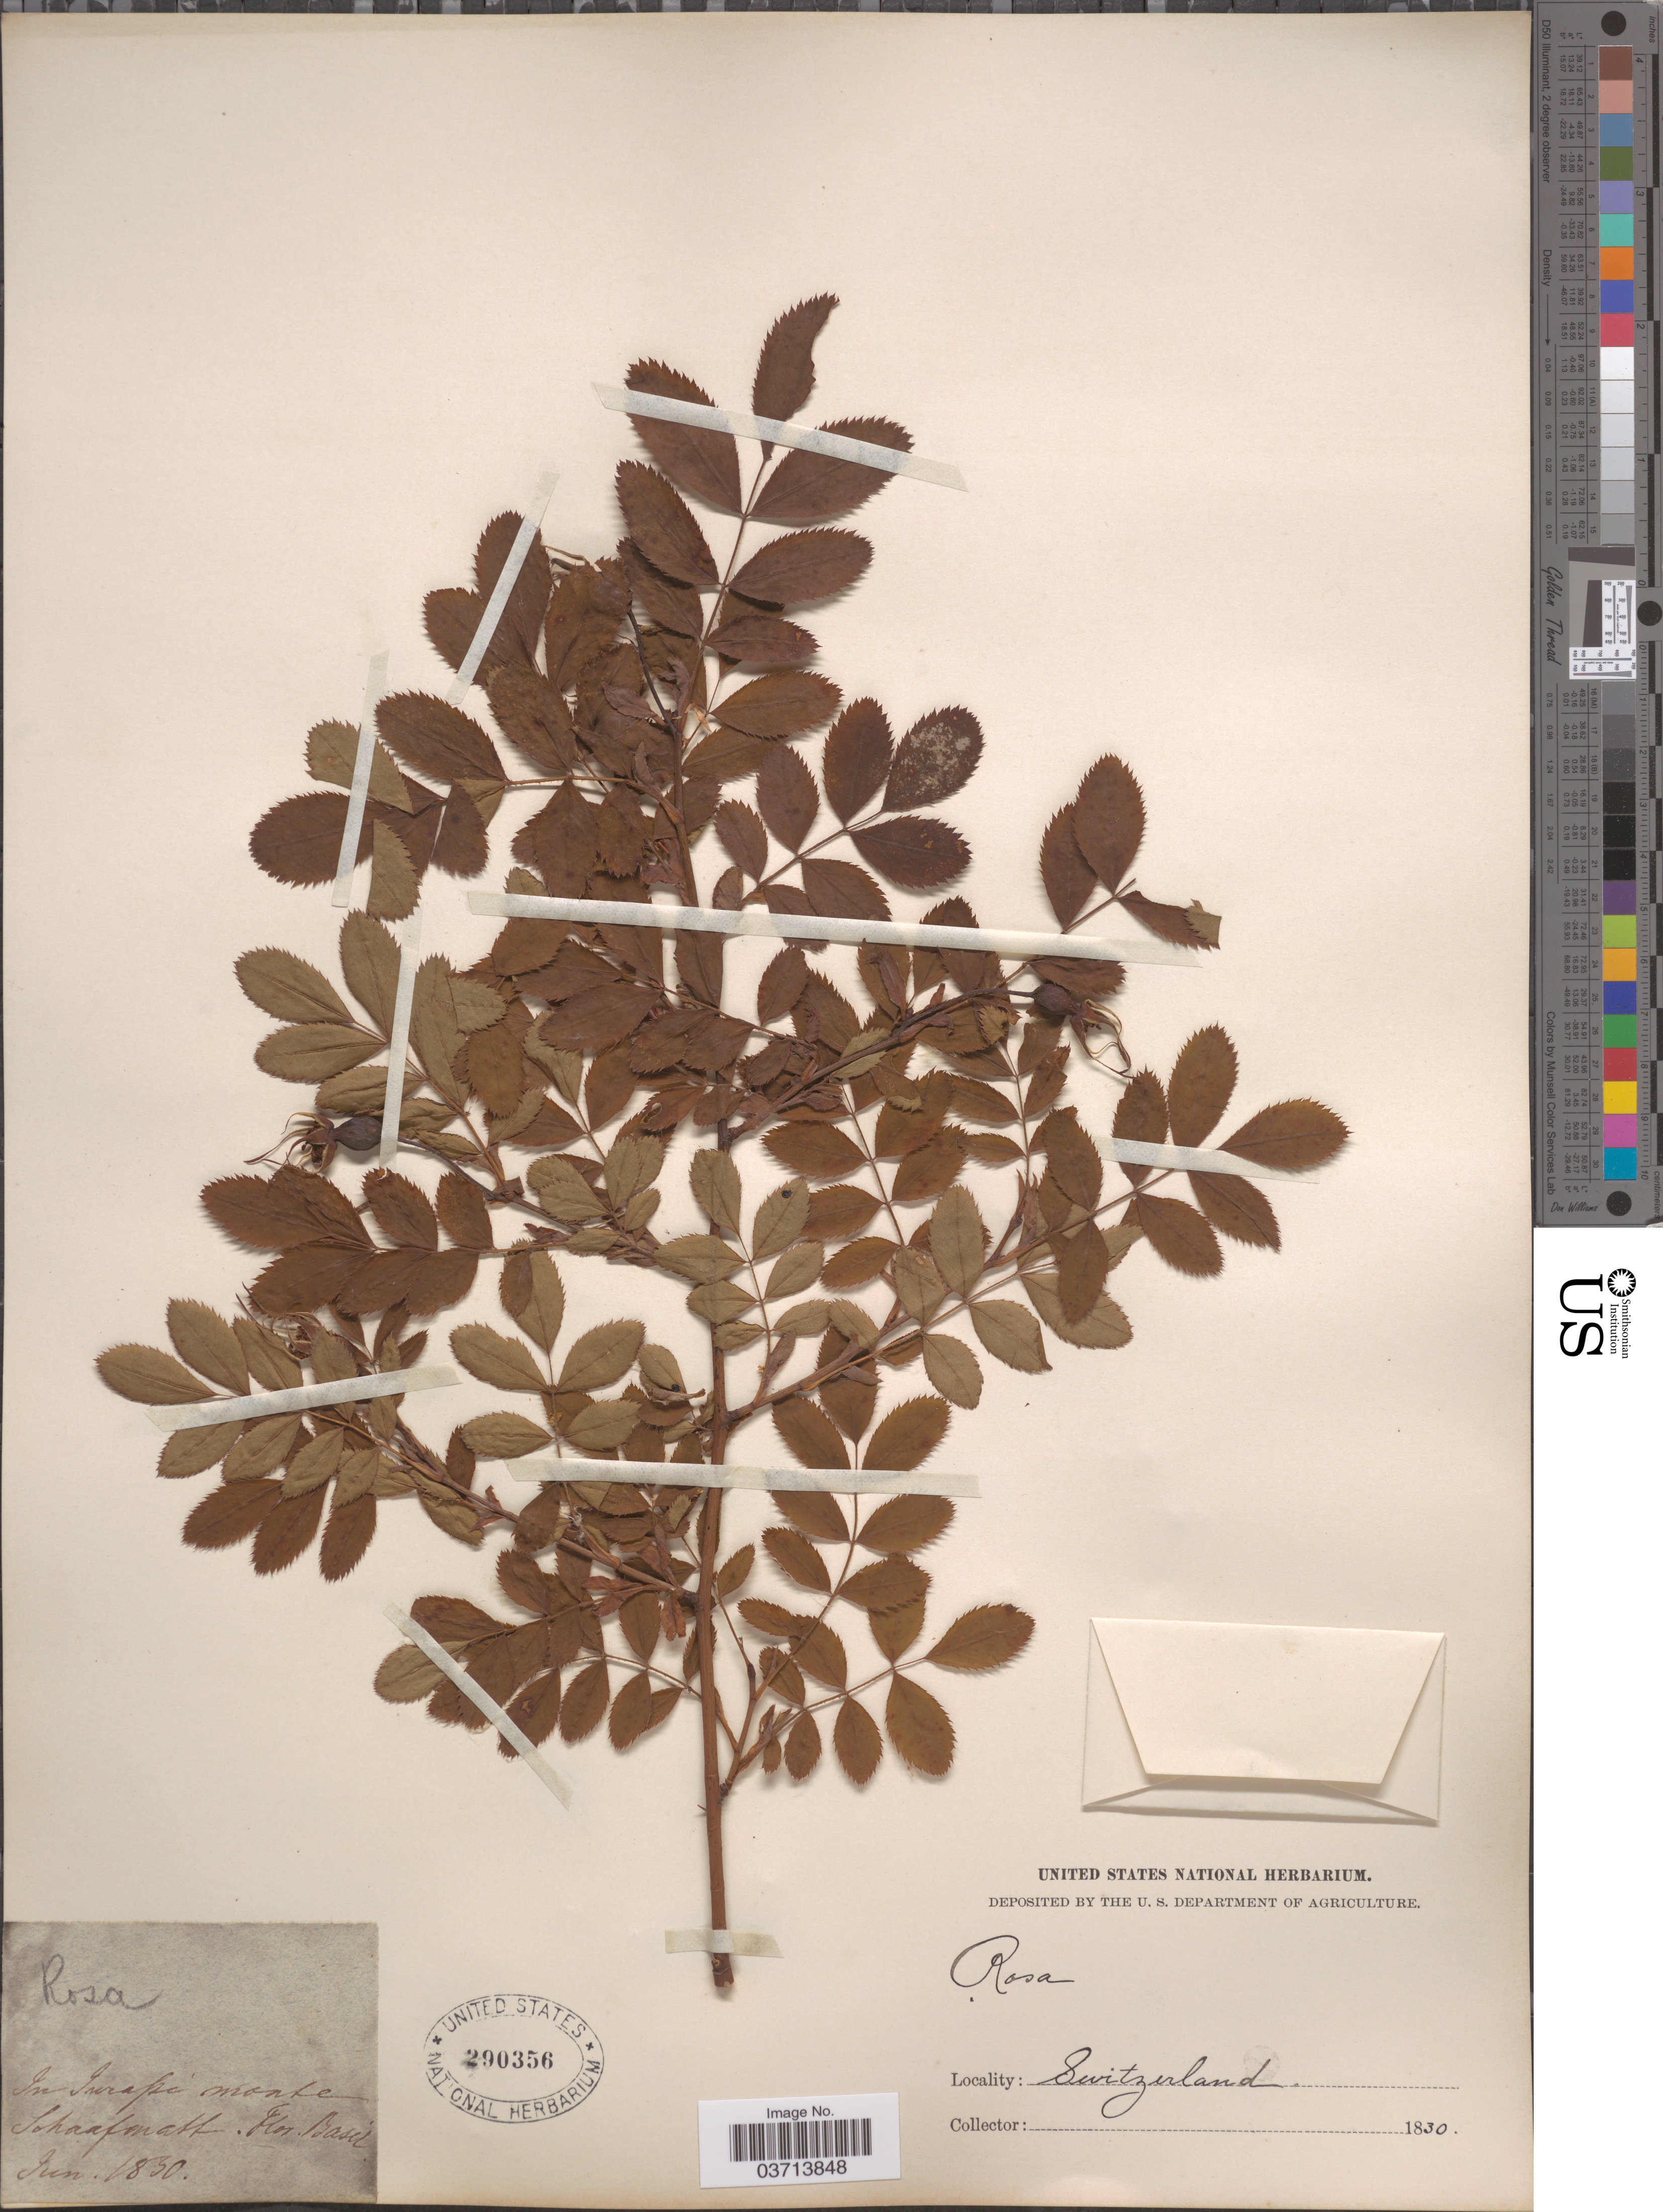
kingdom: Plantae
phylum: Tracheophyta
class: Magnoliopsida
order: Rosales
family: Rosaceae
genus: Rosa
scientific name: Rosa sp.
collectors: ex herb. United States National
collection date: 1830-06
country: Switzerland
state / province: Basel-Landschaft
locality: In Jurapé monte Schafmatt.Flor. Basil.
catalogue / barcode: US 290356